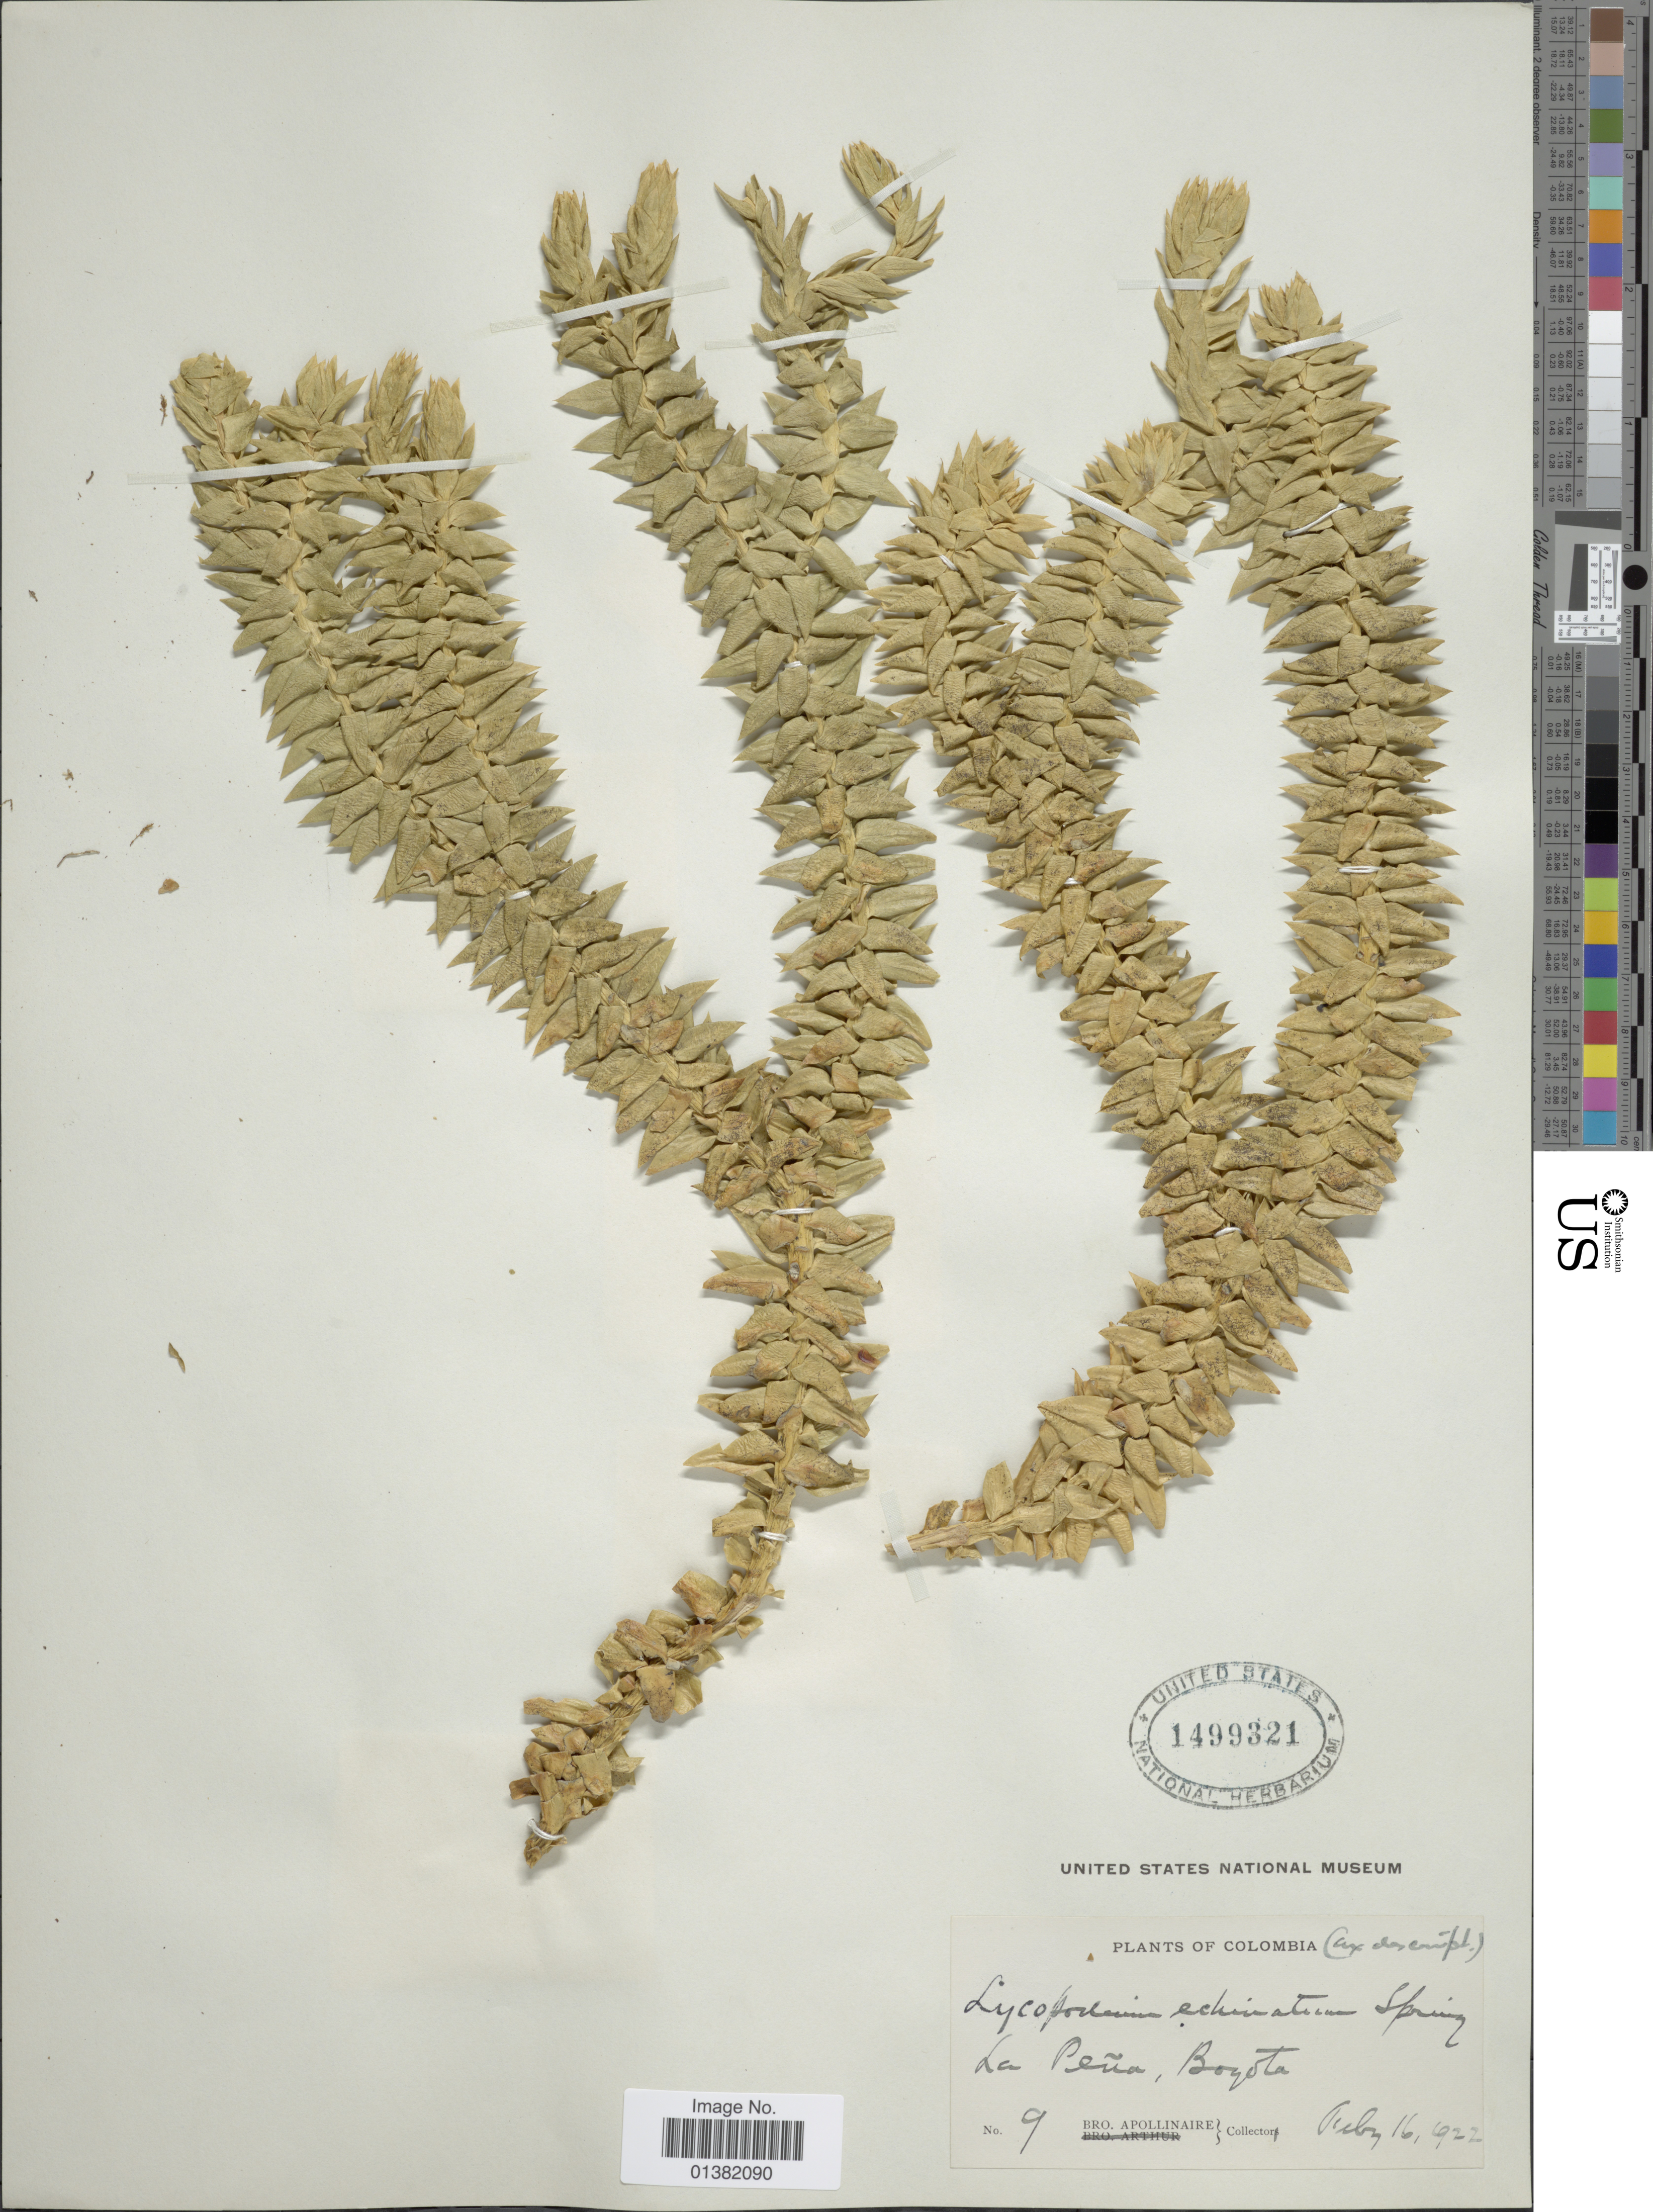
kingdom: Plantae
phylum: Tracheophyta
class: Lycopodiopsida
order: Lycopodiales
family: Lycopodiaceae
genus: Phlegmariurus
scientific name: Phlegmariurus echinatus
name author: (Spring) B. Øllg.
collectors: Bro. Apollinaire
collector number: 9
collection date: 1922-02-16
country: Colombia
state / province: Bogota D.C.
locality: La Peña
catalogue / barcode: US 1499321